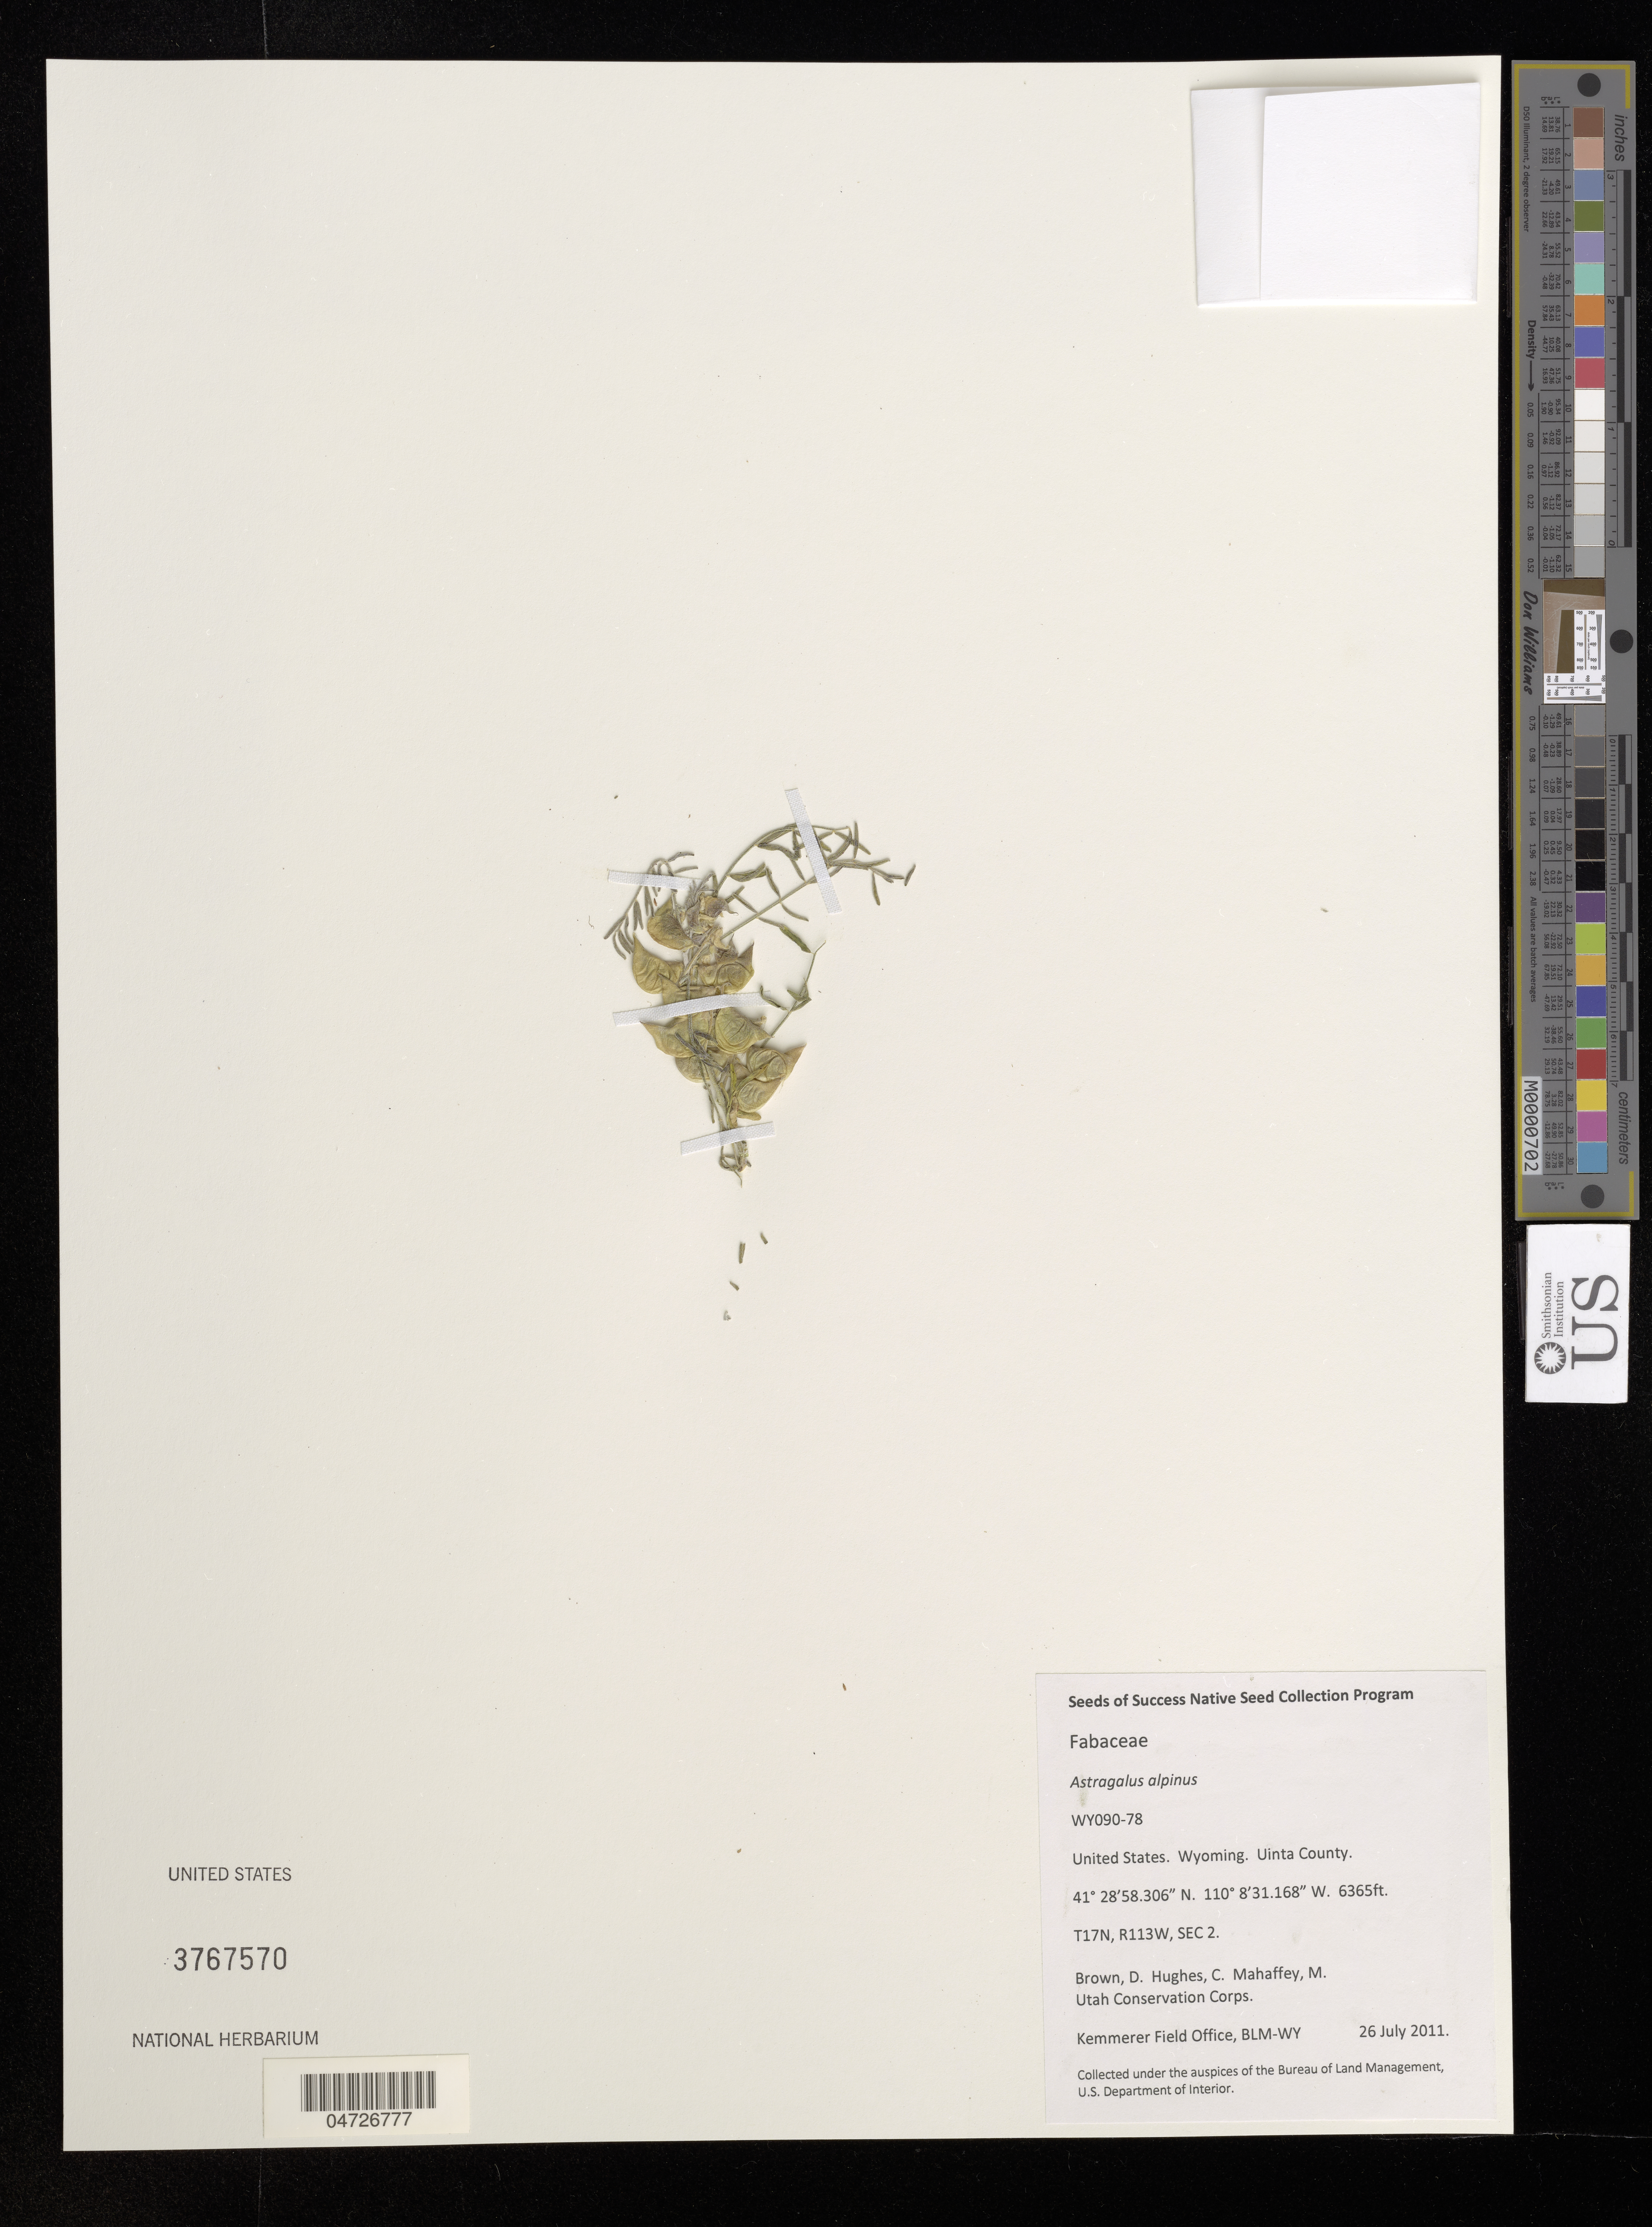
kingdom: Plantae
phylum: Tracheophyta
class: Magnoliopsida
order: Fabales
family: Fabaceae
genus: Astragalus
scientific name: Astragalus alpinus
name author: L.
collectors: D. Brown, C. Hughes & M. Mahaffey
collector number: WY090-78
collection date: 2011-07-26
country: United States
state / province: Wyoming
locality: Uinta County.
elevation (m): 1940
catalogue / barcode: US 3767570